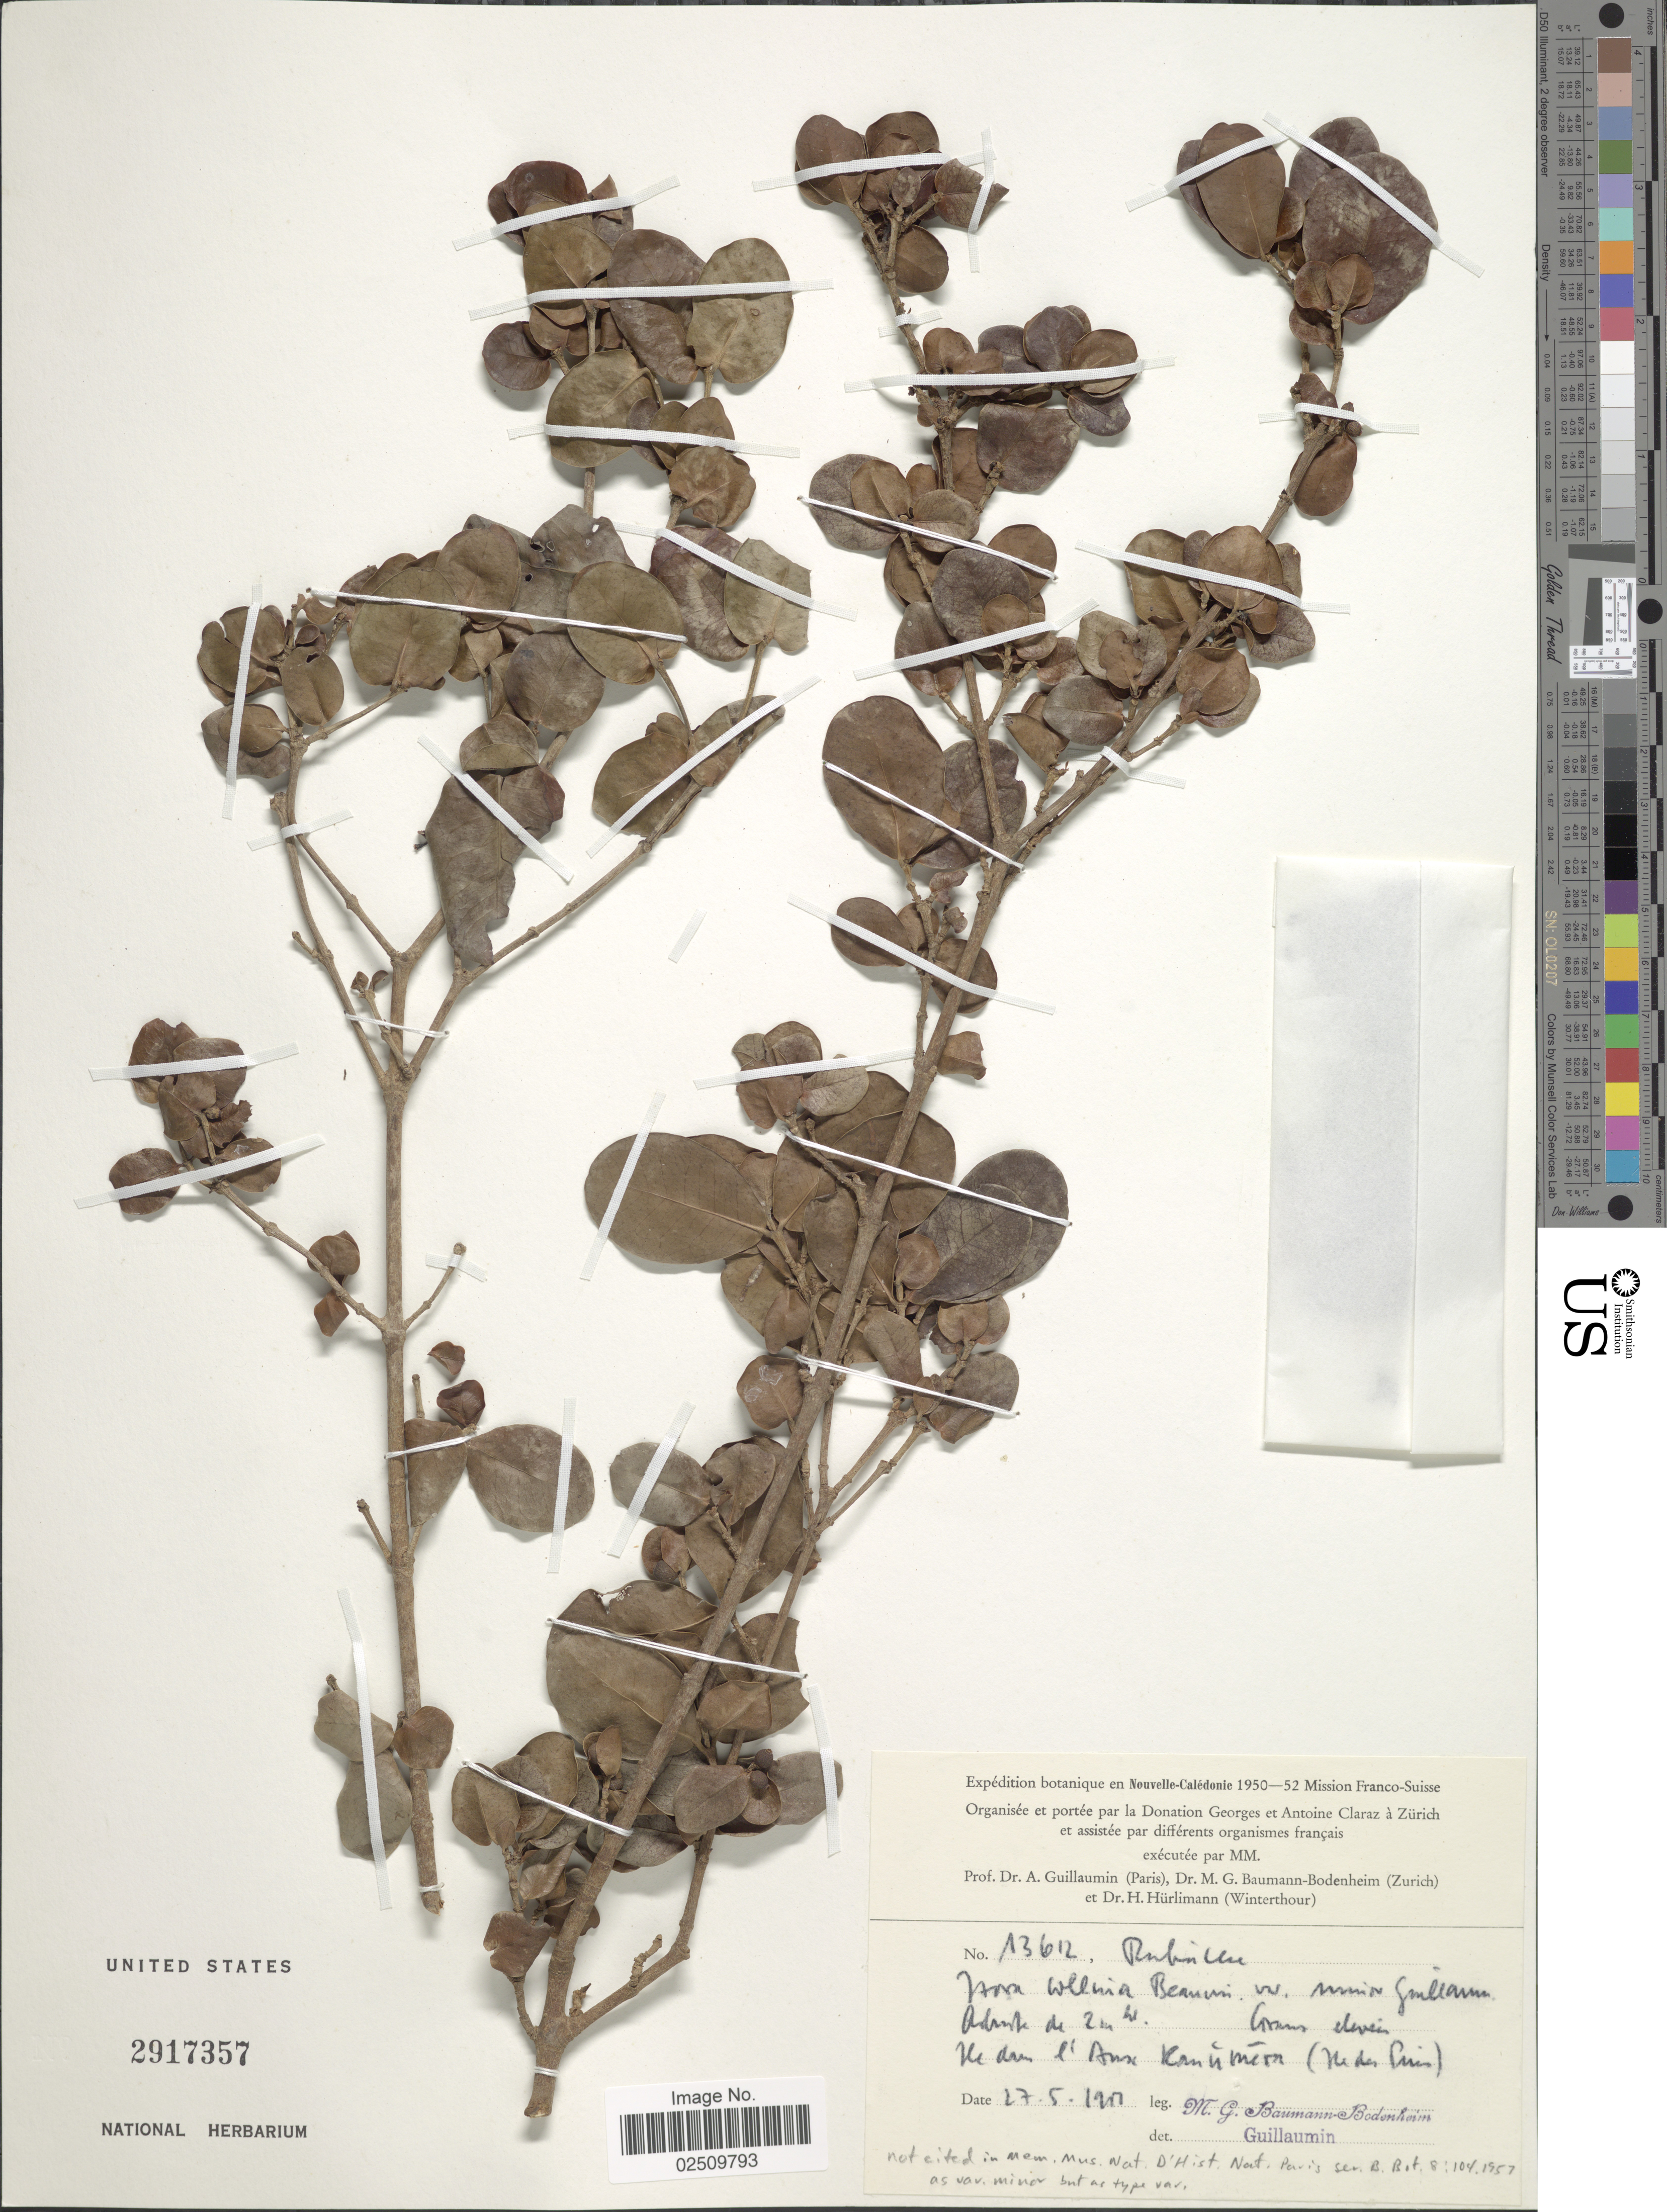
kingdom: Plantae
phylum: Tracheophyta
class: Magnoliopsida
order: Gentianales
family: Rubiaceae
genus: Ixora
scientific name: Ixora sp.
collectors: M. G. Baumann-Bodenheim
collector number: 13612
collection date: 1950-05-27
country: New Caledonia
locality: Nouvelle-Caledonie. Ile dam l'Ann [illegible text]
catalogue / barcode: US 2917357